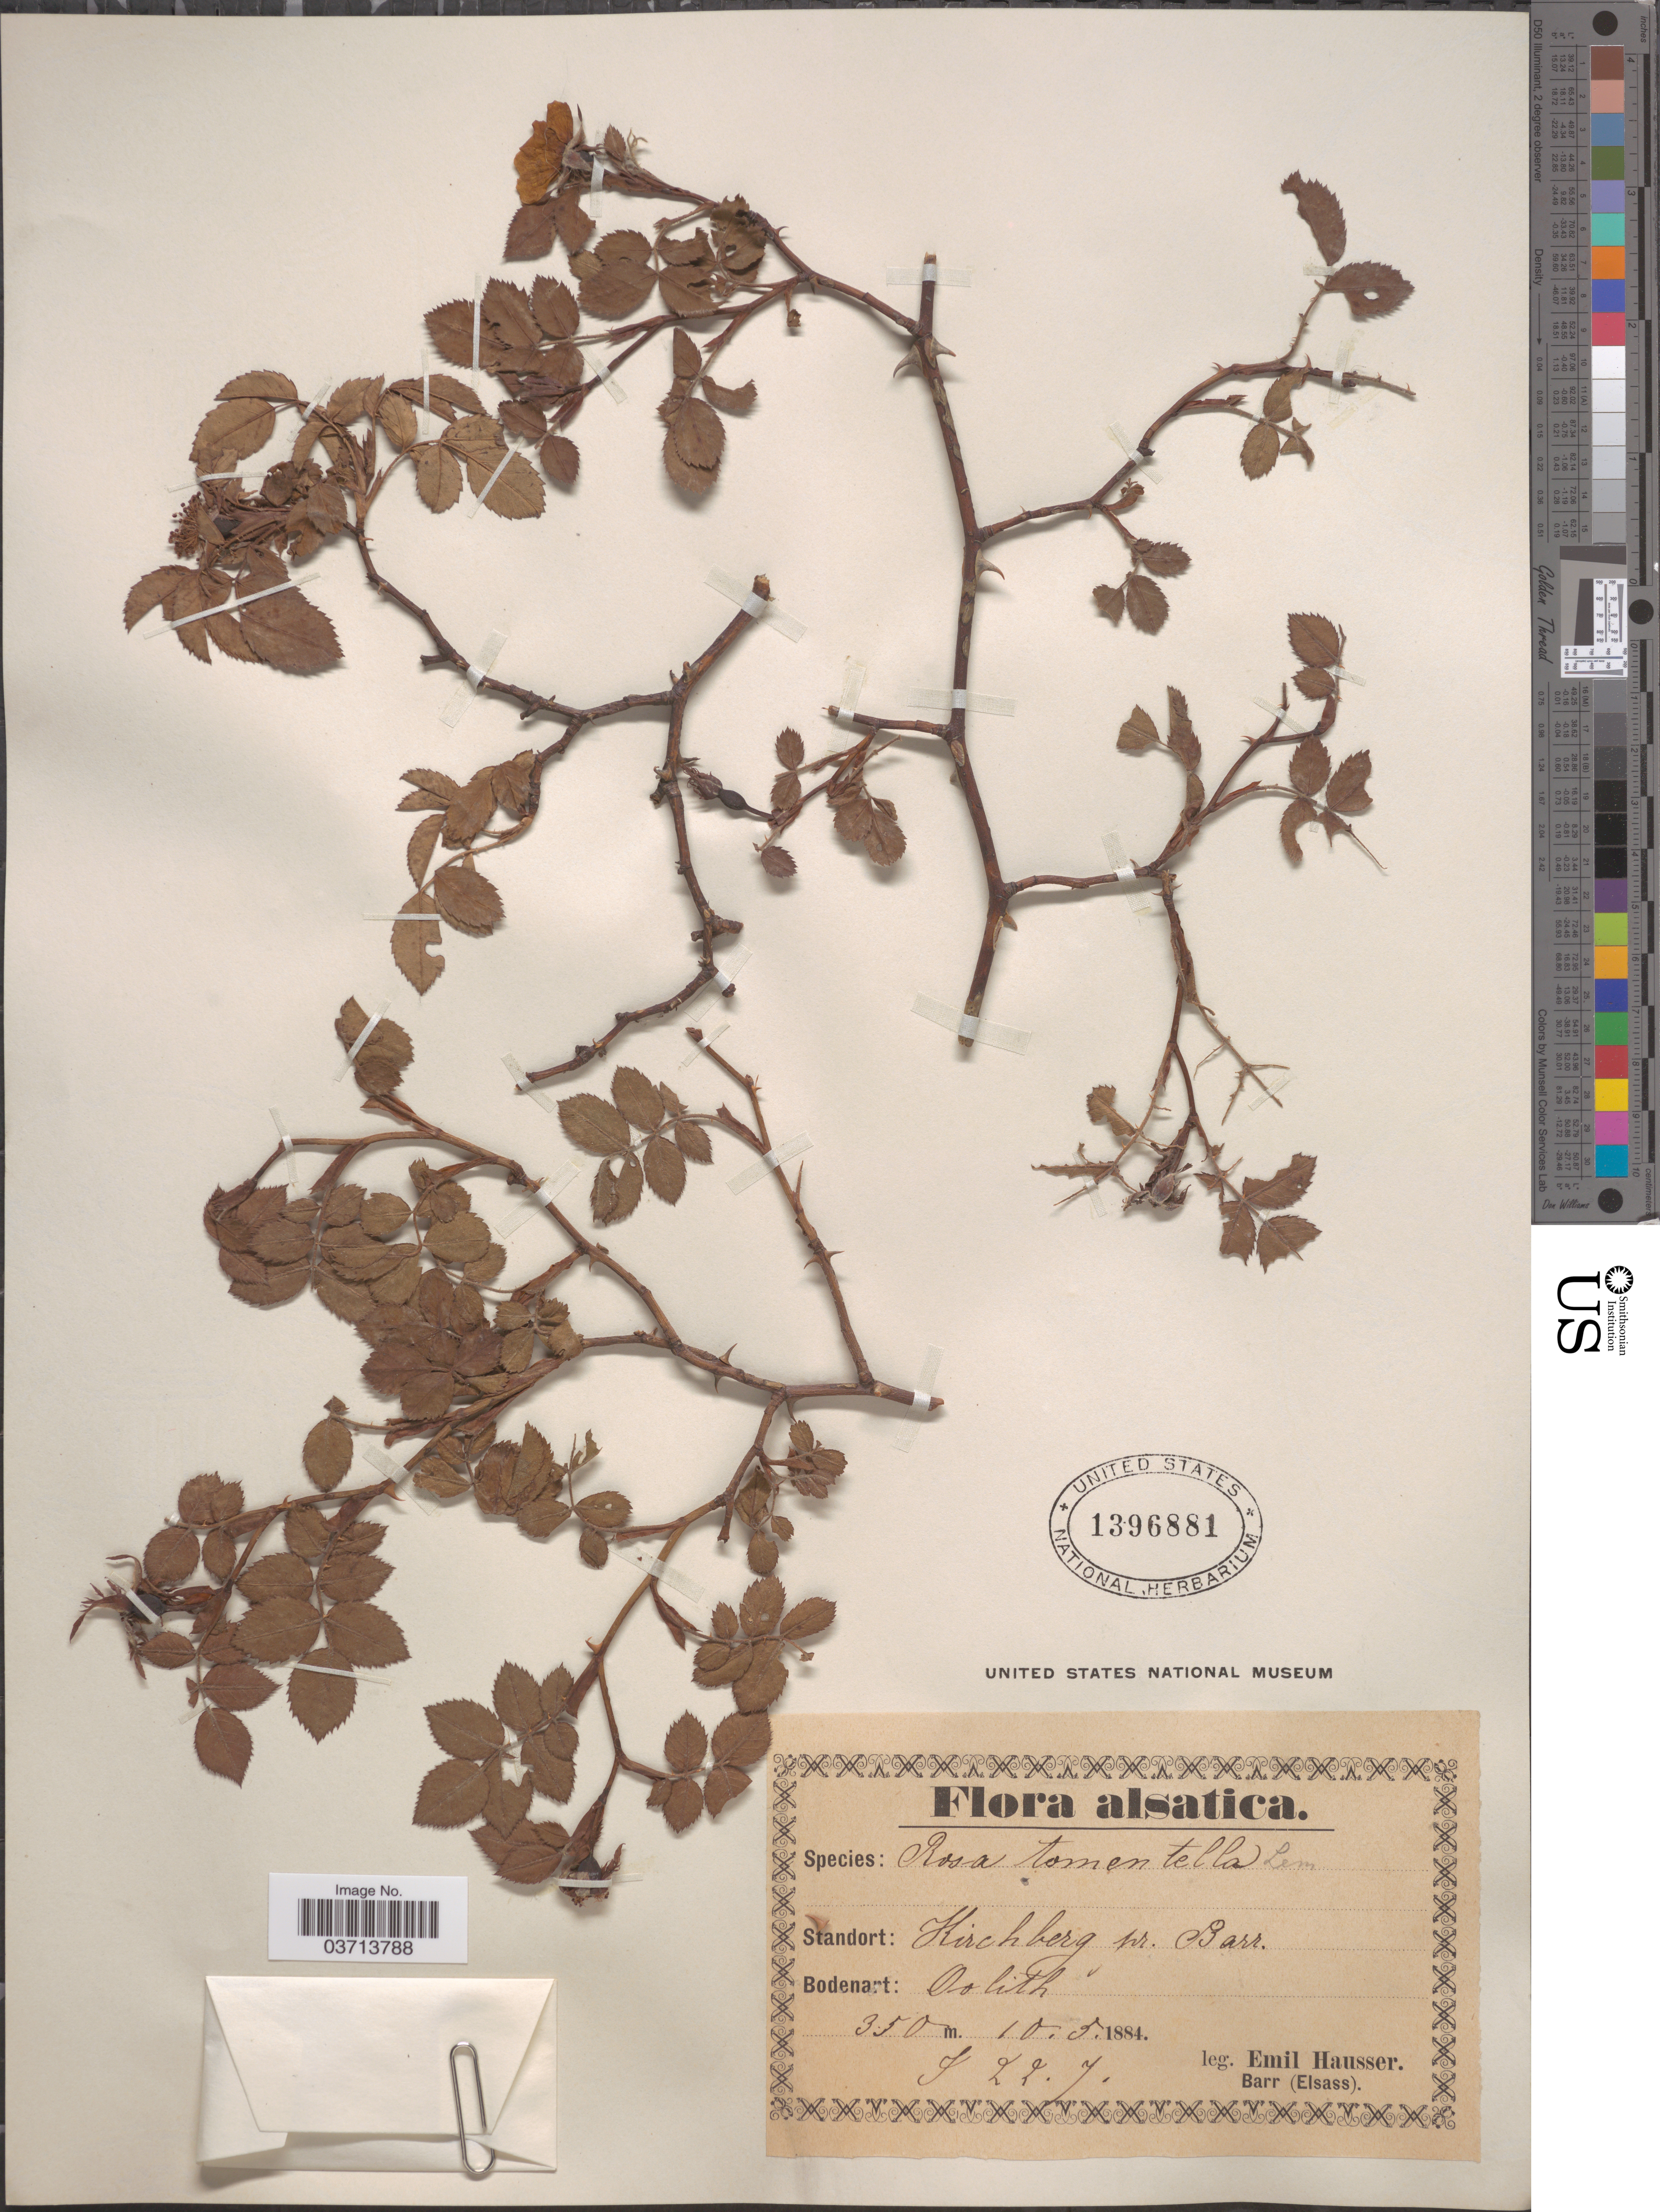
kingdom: Plantae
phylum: Tracheophyta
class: Magnoliopsida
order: Rosales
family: Rosaceae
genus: Rosa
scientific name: Rosa tomentella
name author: Léman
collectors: E. Hausser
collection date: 1884-05-10/1884-07-22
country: France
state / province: Grand Est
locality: Alsatica. Kirchberg pr. Barr.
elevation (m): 350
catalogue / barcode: US 1396881